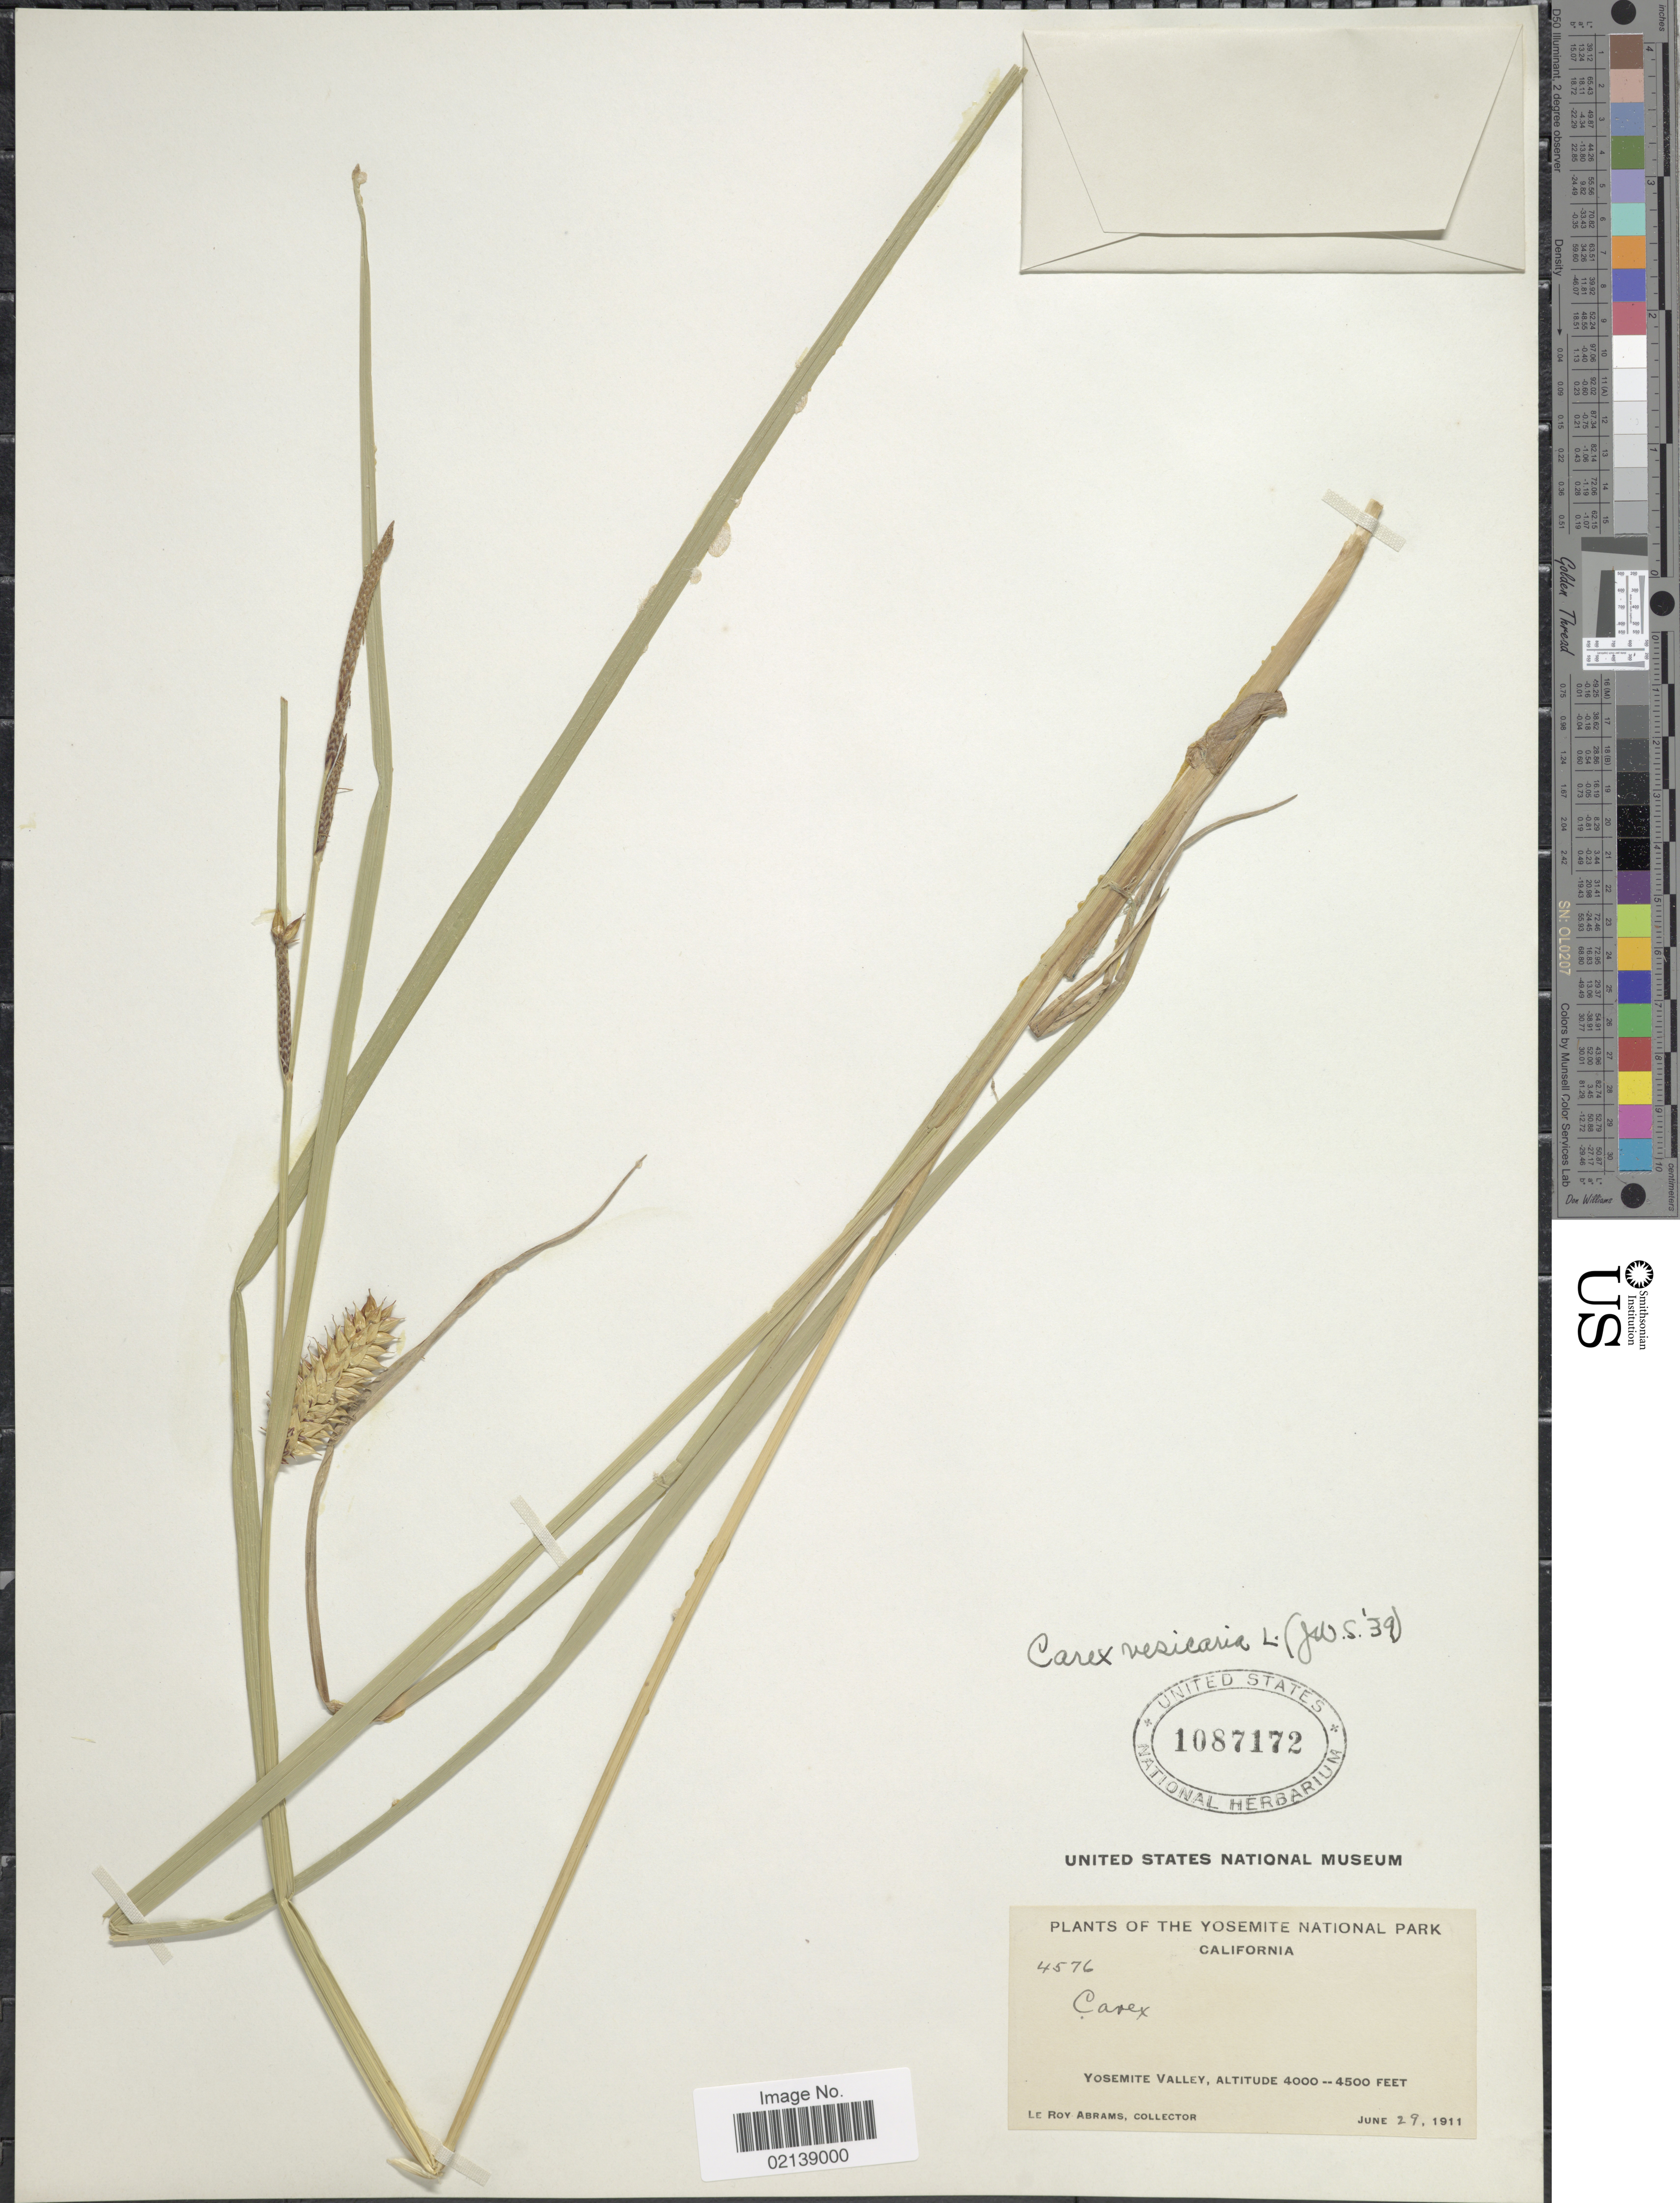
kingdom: Plantae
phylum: Tracheophyta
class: Liliopsida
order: Poales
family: Cyperaceae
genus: Carex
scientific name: Carex vesicaria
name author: L.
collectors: L. Abrams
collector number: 4576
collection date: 1911-06-29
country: United States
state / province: California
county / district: Mariposa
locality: The Yosemite National Park, Yosemite Valley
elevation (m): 1219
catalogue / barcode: US 1087172